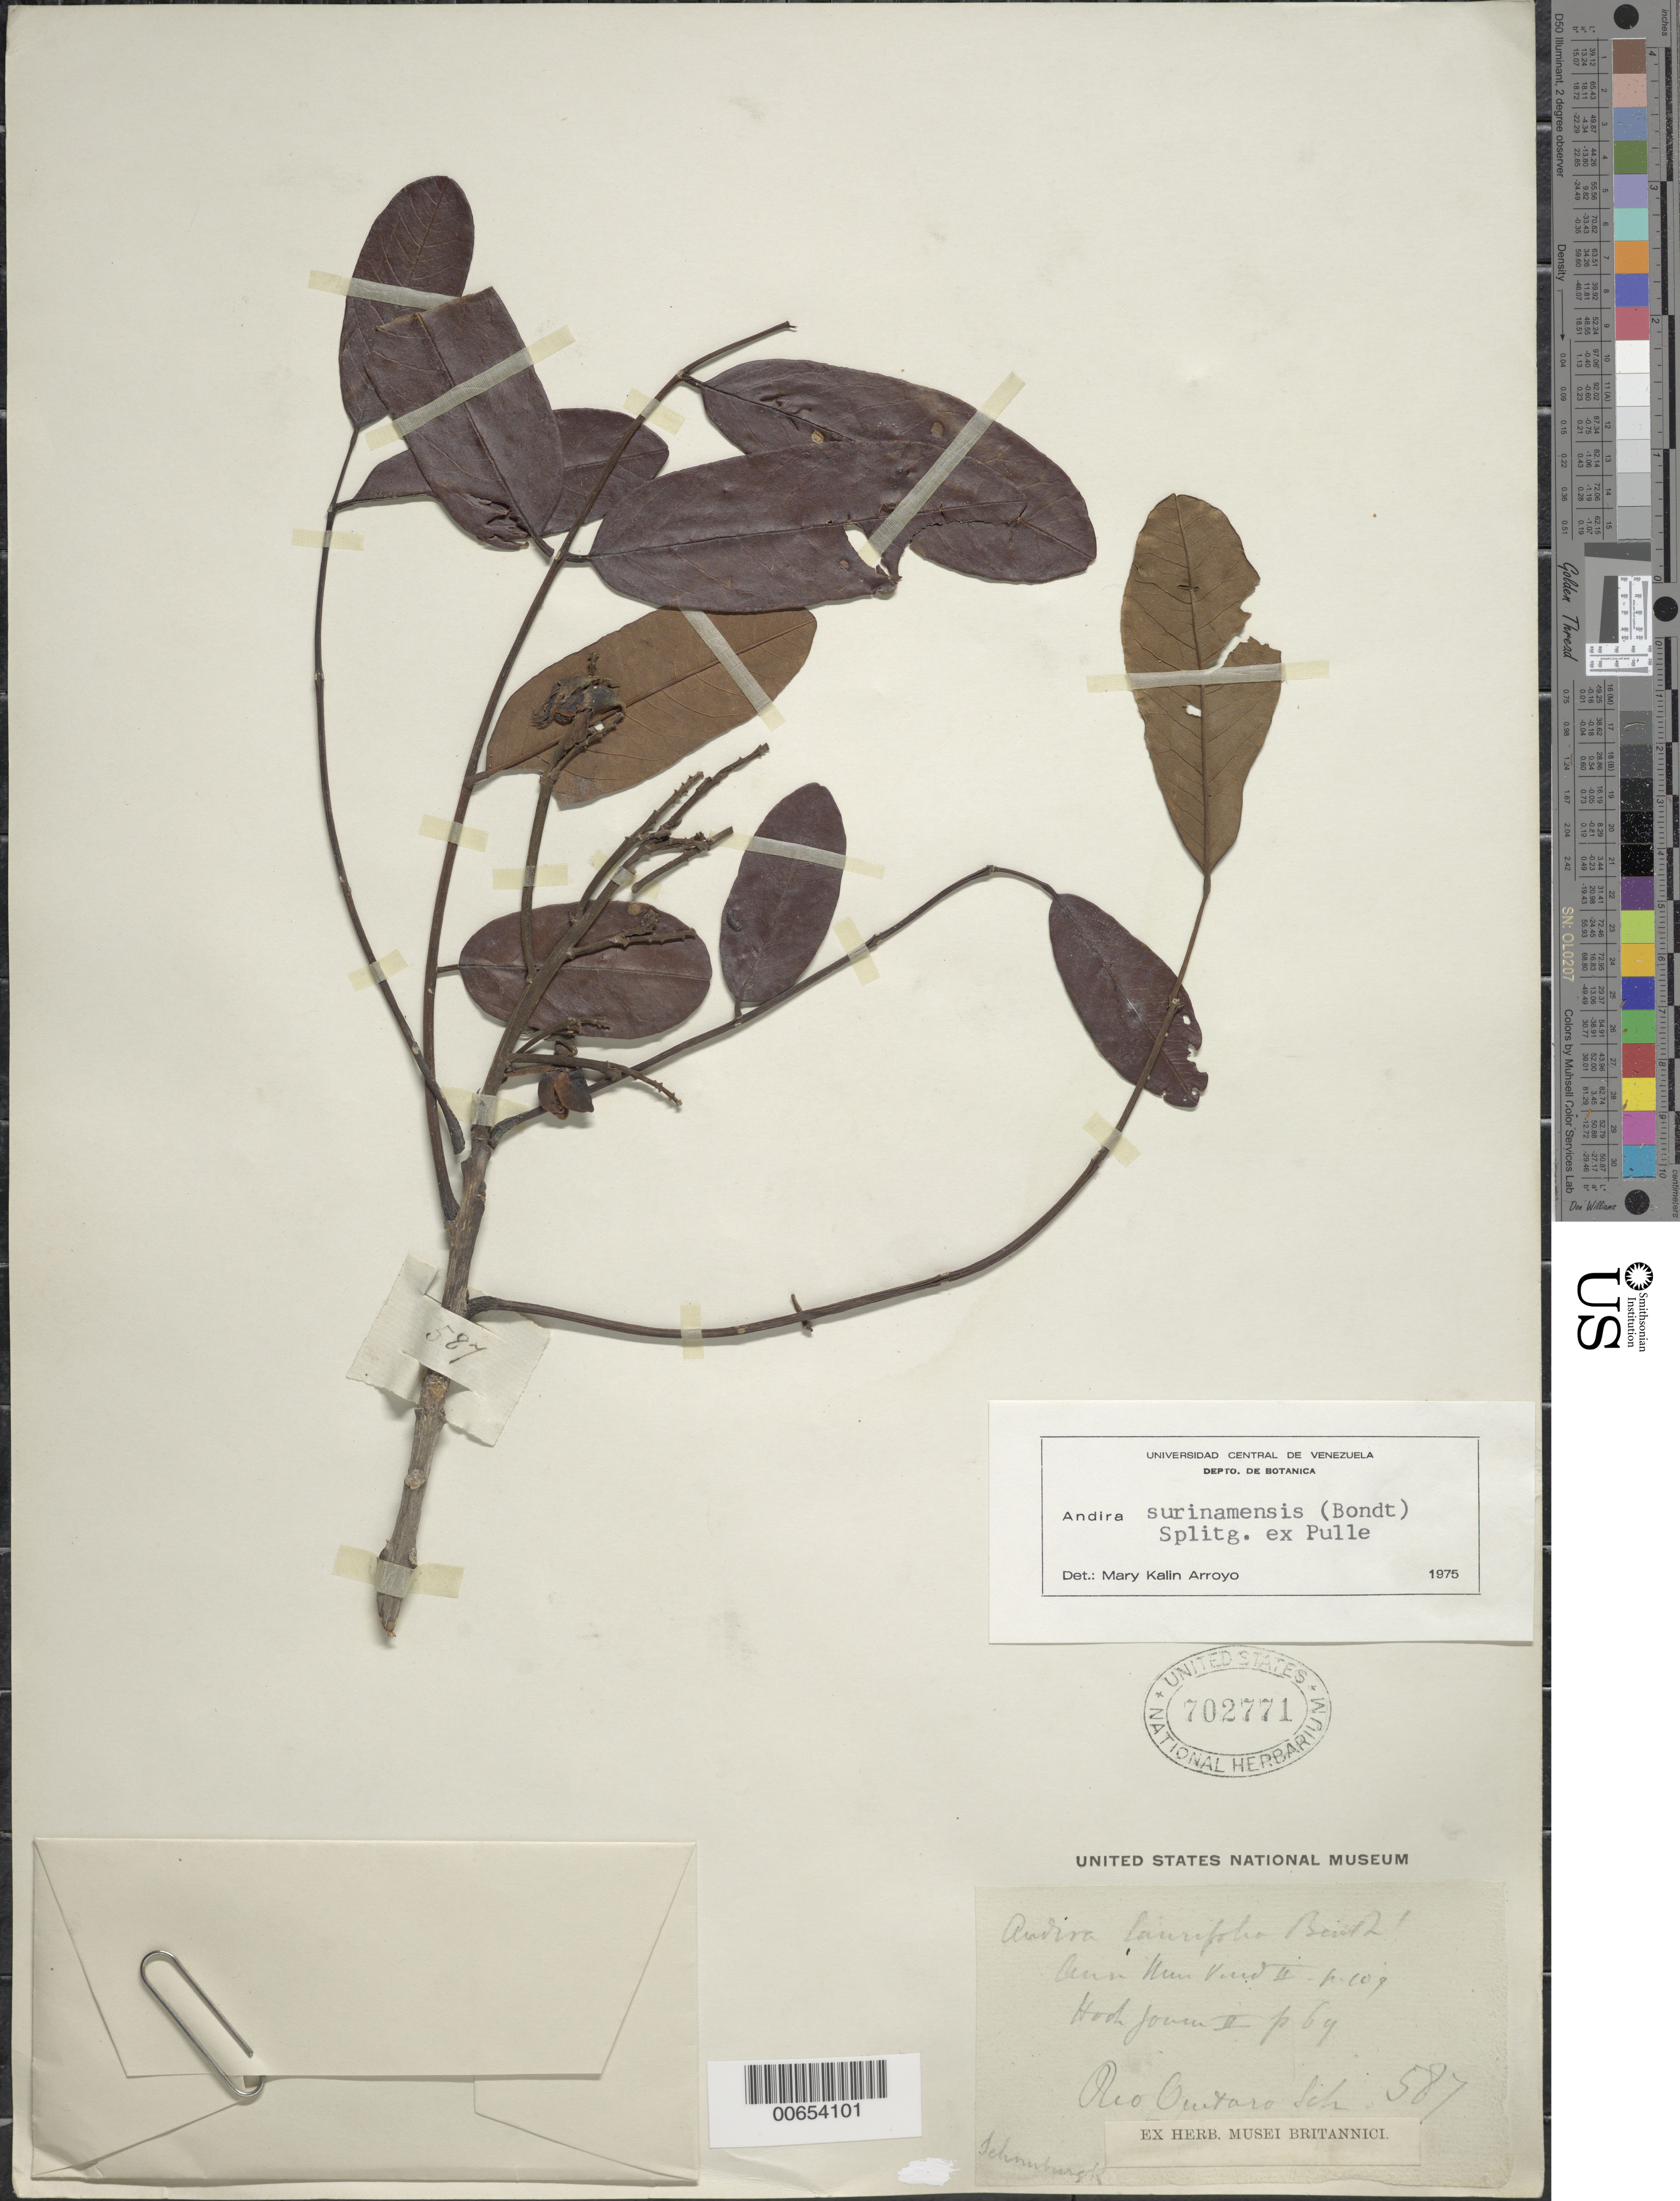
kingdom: Plantae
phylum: Tracheophyta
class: Magnoliopsida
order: Fabales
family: Fabaceae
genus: Andira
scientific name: Andira surinamensis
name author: (Bondt) Splitg. ex Amshoff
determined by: Arroyo, M. K., (CBT), Universidad Central de Venezuela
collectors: -- Schomburgk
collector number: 587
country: Guyana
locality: Quitaro R.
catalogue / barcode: US 702771